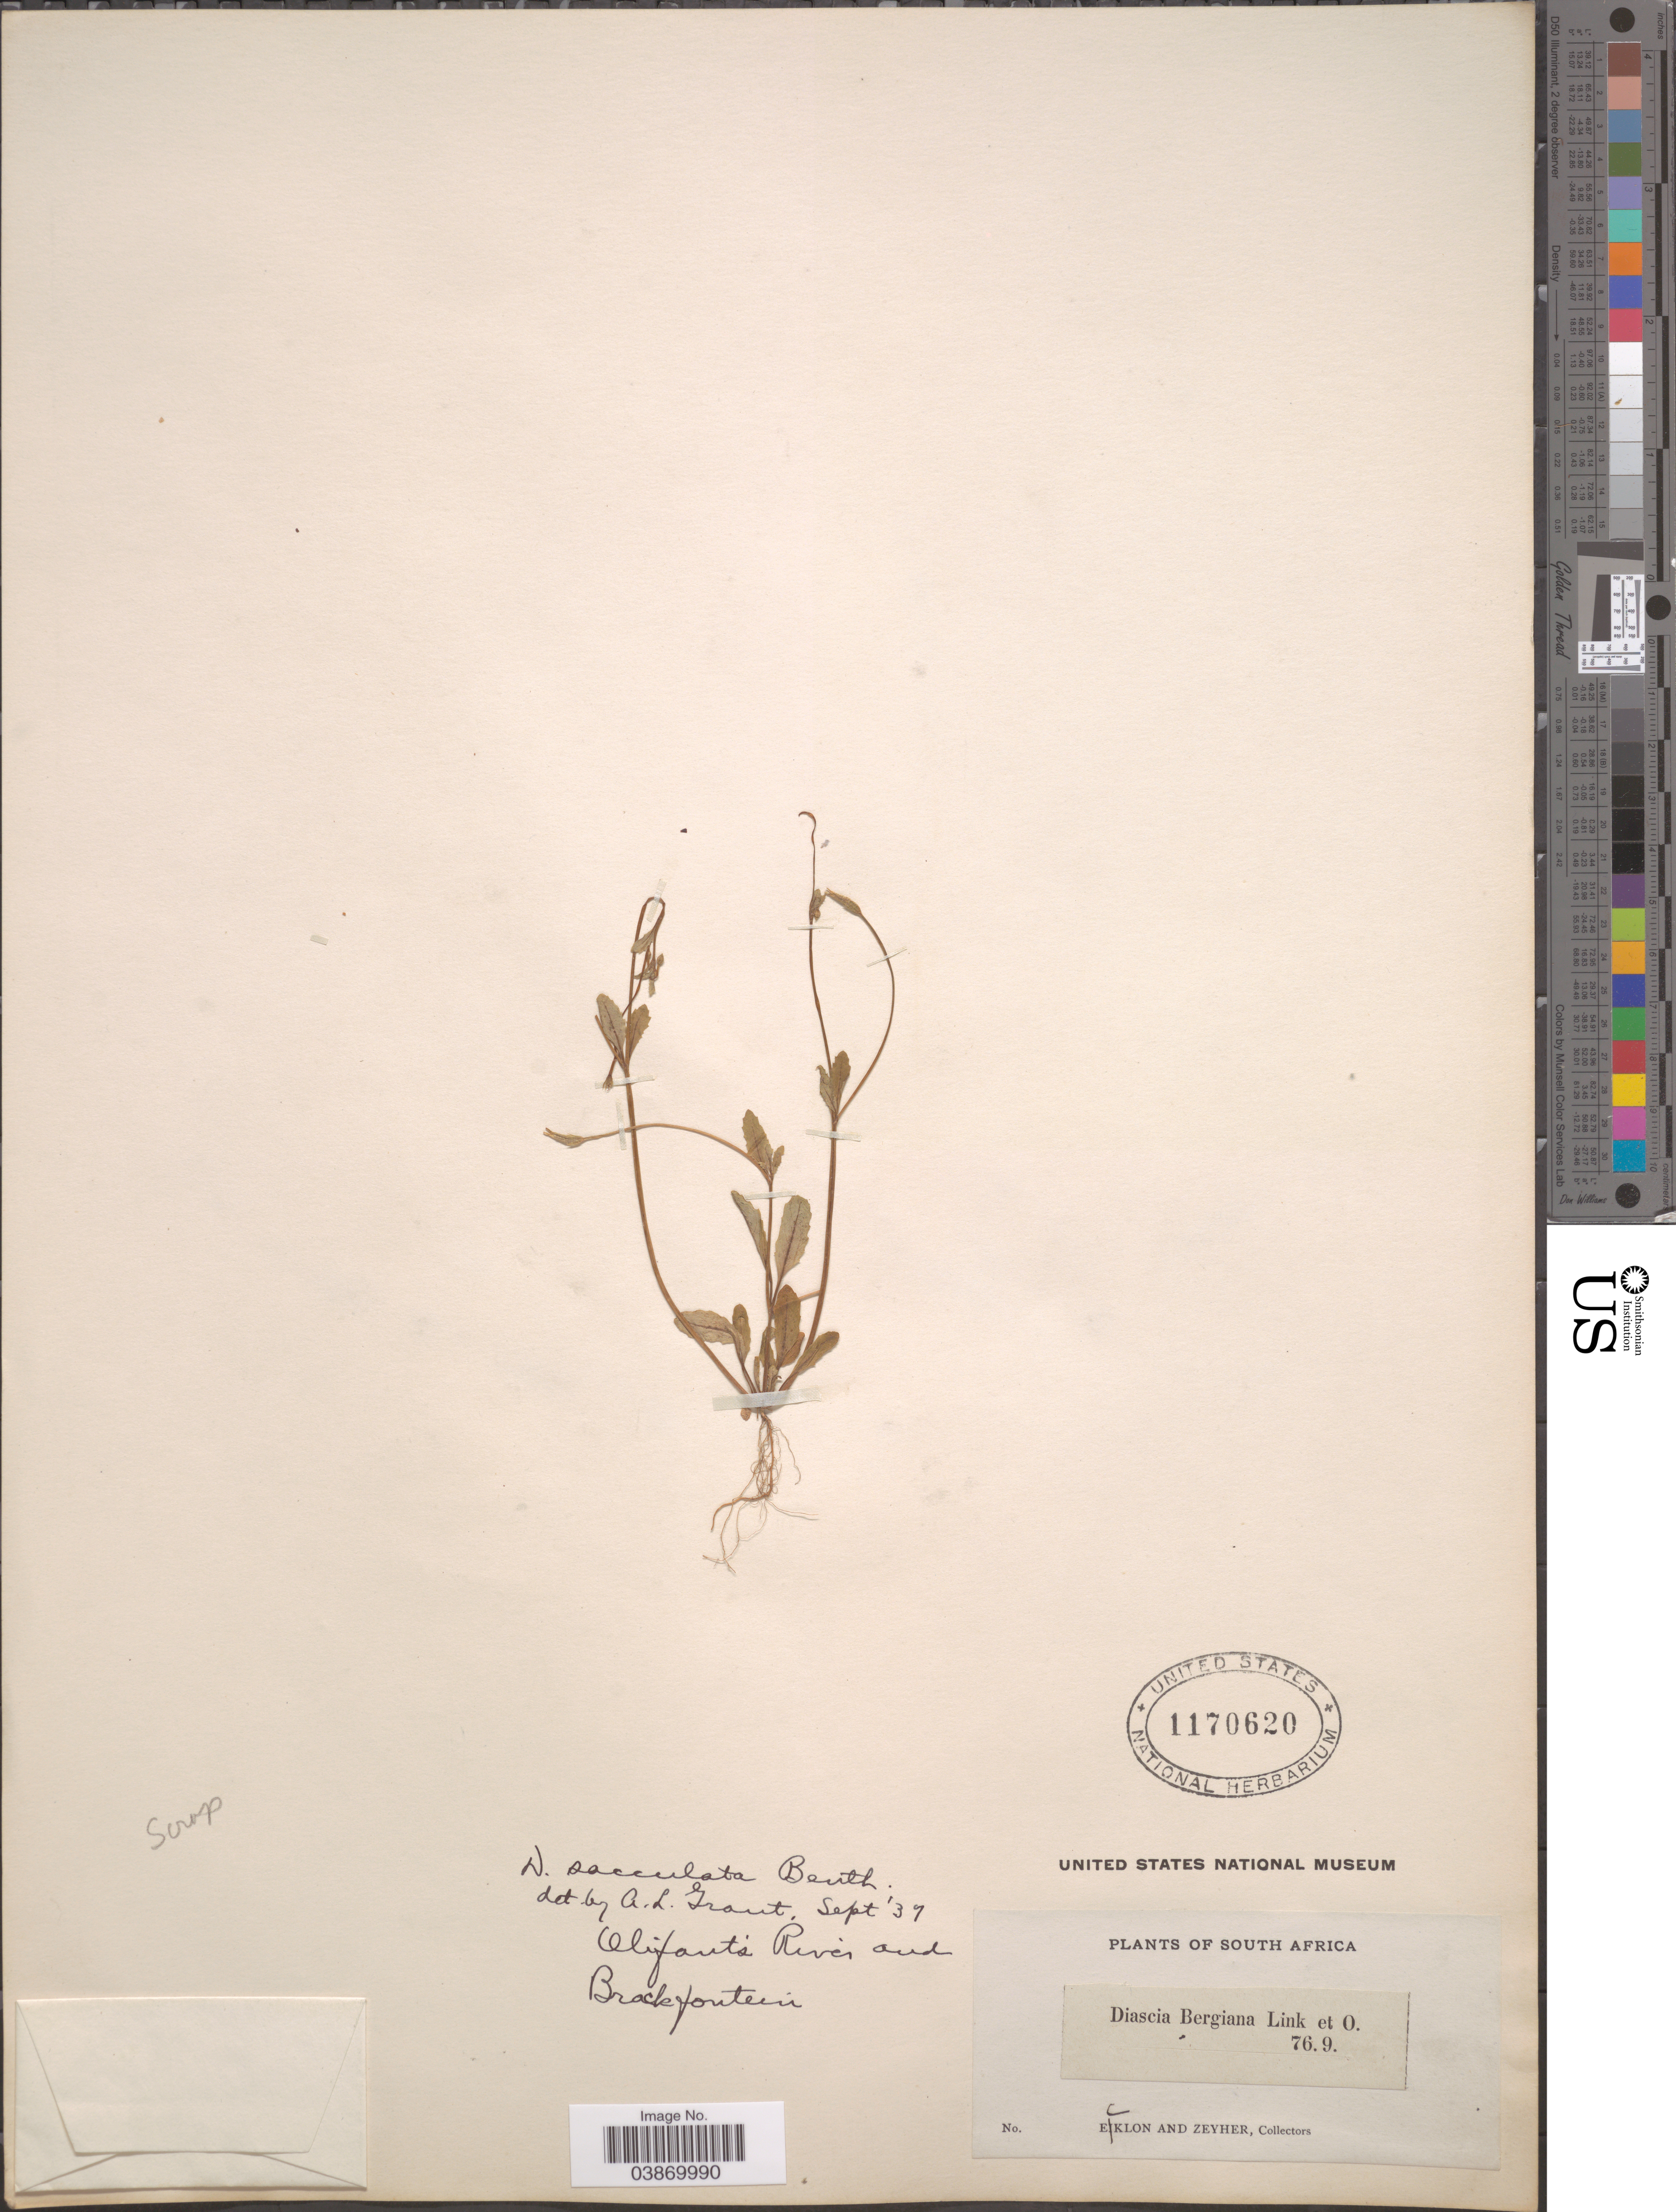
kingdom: Plantae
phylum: Tracheophyta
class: Magnoliopsida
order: Lamiales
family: Scrophulariaceae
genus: Diascia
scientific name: Diascia sacculata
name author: Benth.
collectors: -. Ecklon & -. Zeyher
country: South Africa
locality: Olifant's River and Brackfontein.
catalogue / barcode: US 1170620